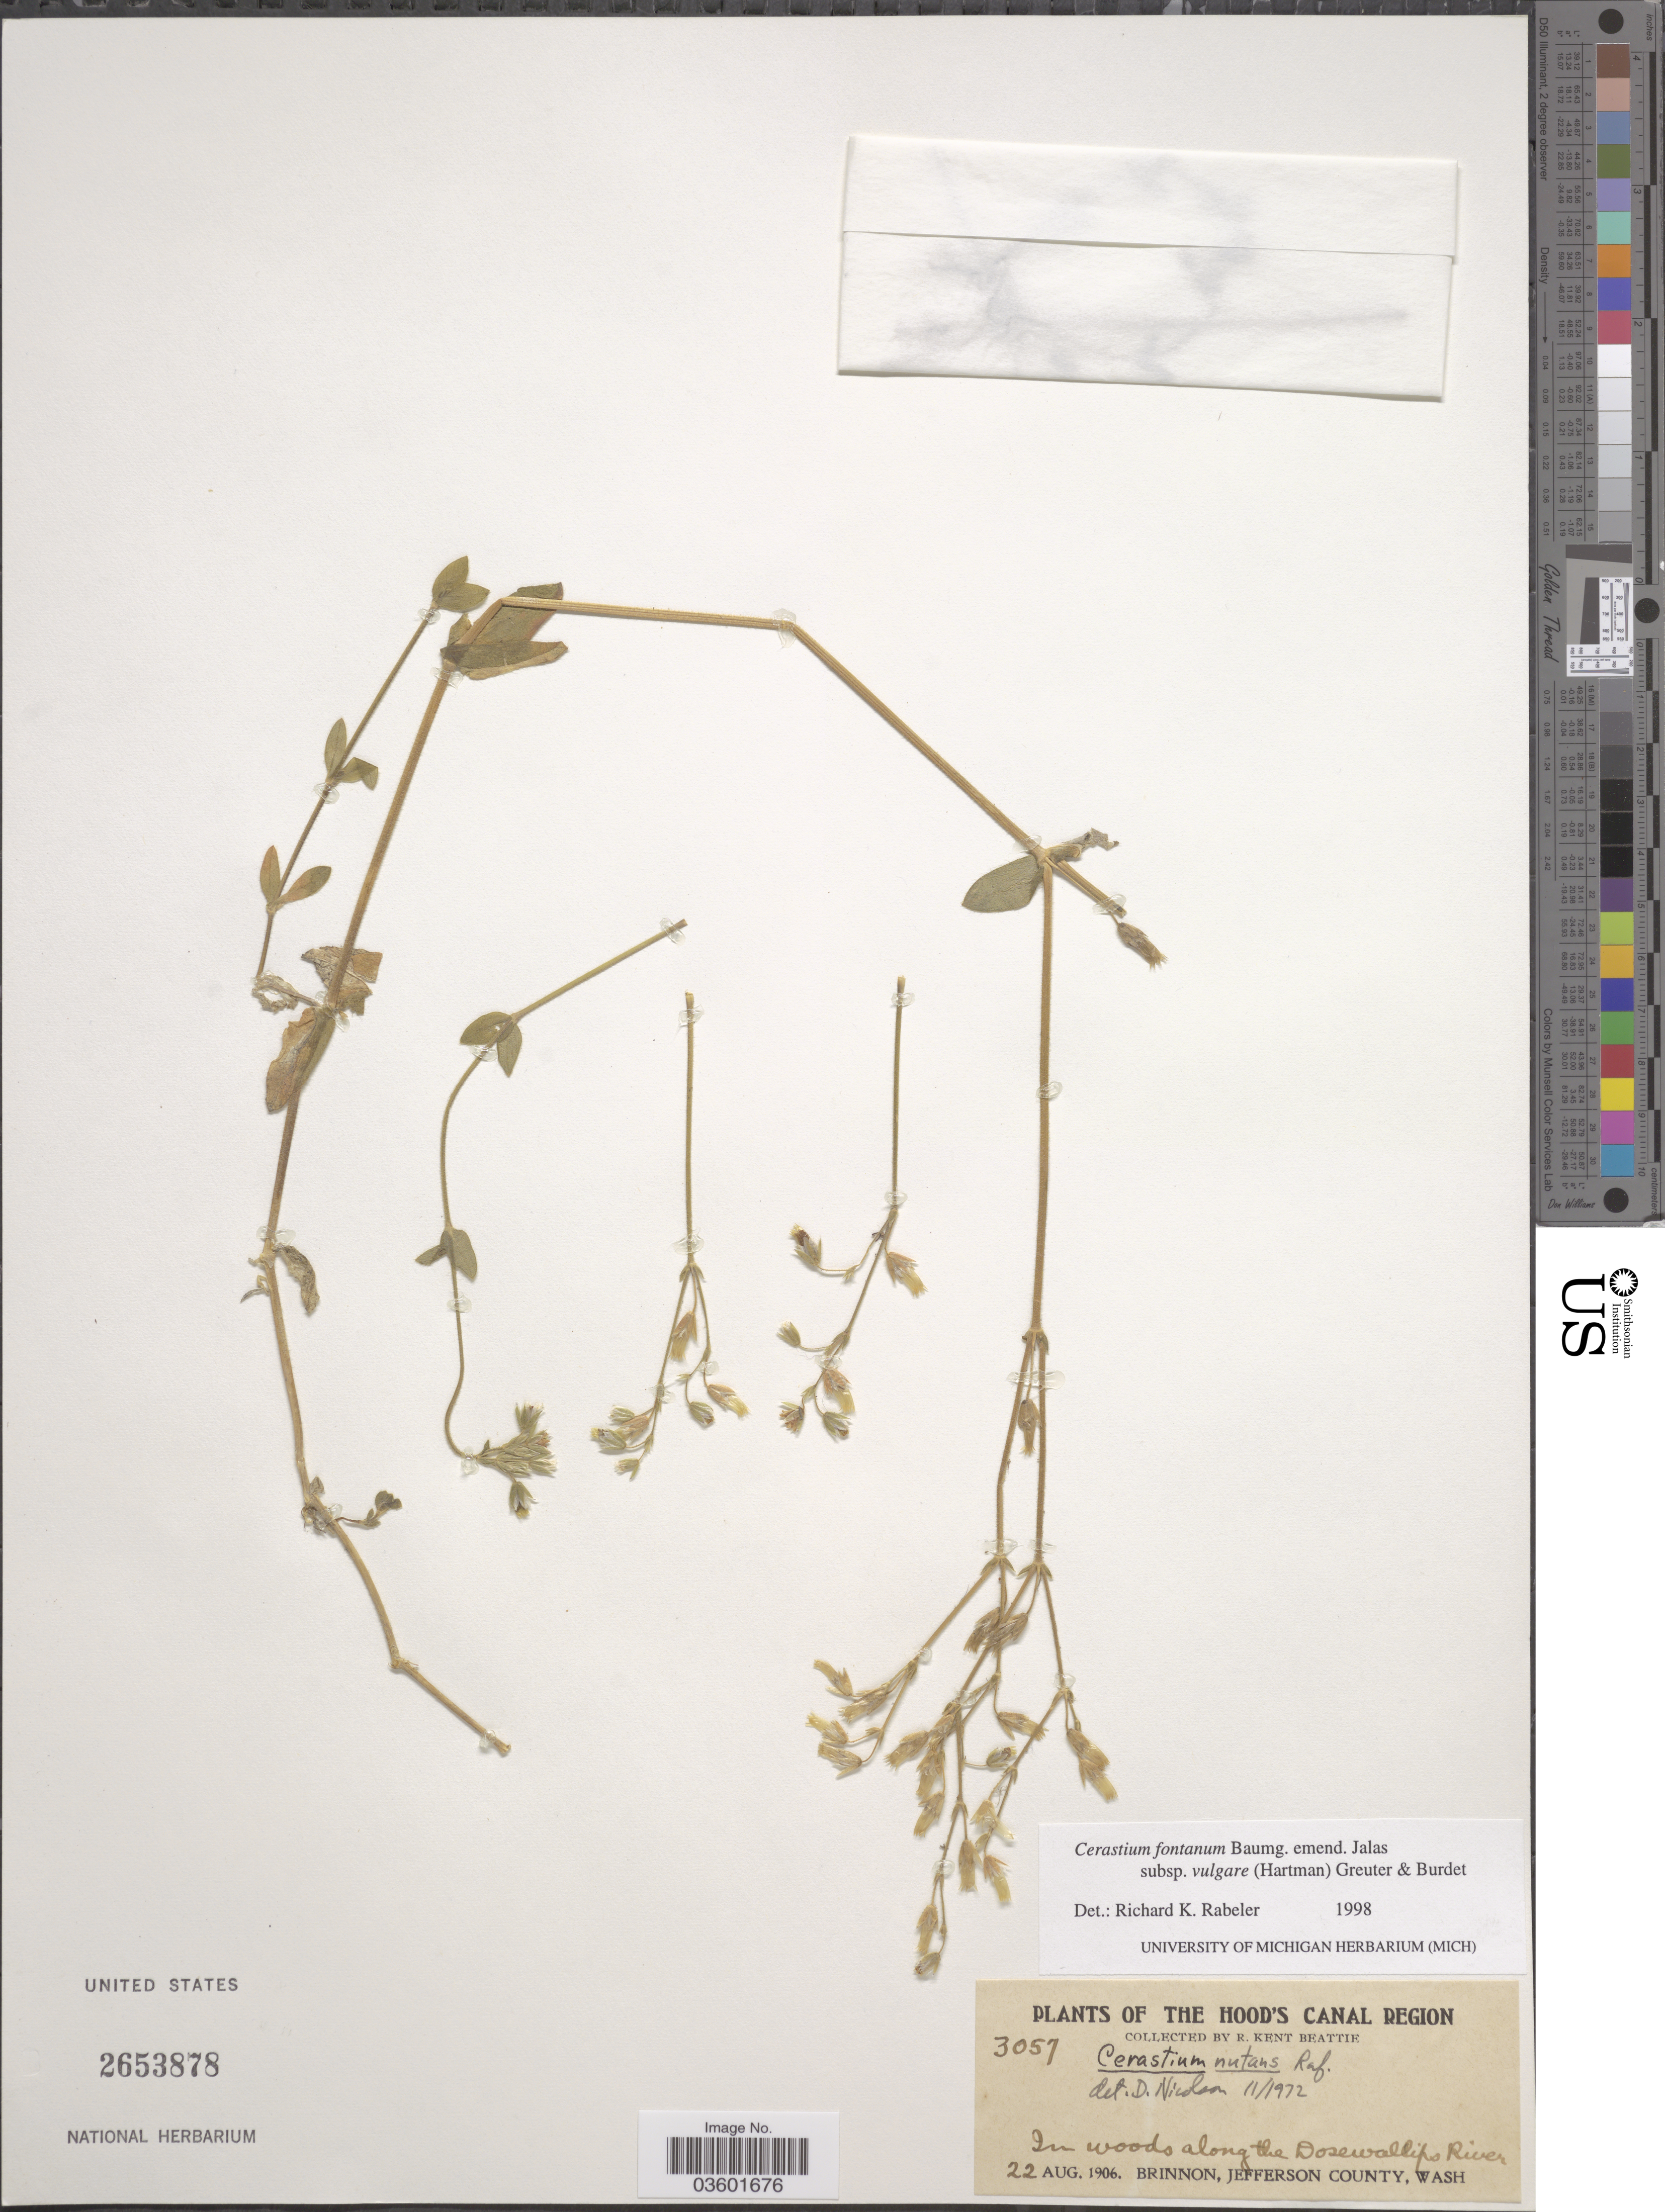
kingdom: Plantae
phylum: Tracheophyta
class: Magnoliopsida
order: Caryophyllales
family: Caryophyllaceae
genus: Cerastium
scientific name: Cerastium fontanum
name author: Baumg.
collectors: R. K. Beattie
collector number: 3057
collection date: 1906-08-22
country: United States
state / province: Washington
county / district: Jefferson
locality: Hood's Canal Region. Along the Dosewallips River. Brinnon, Jefferson County.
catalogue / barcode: US 2653878